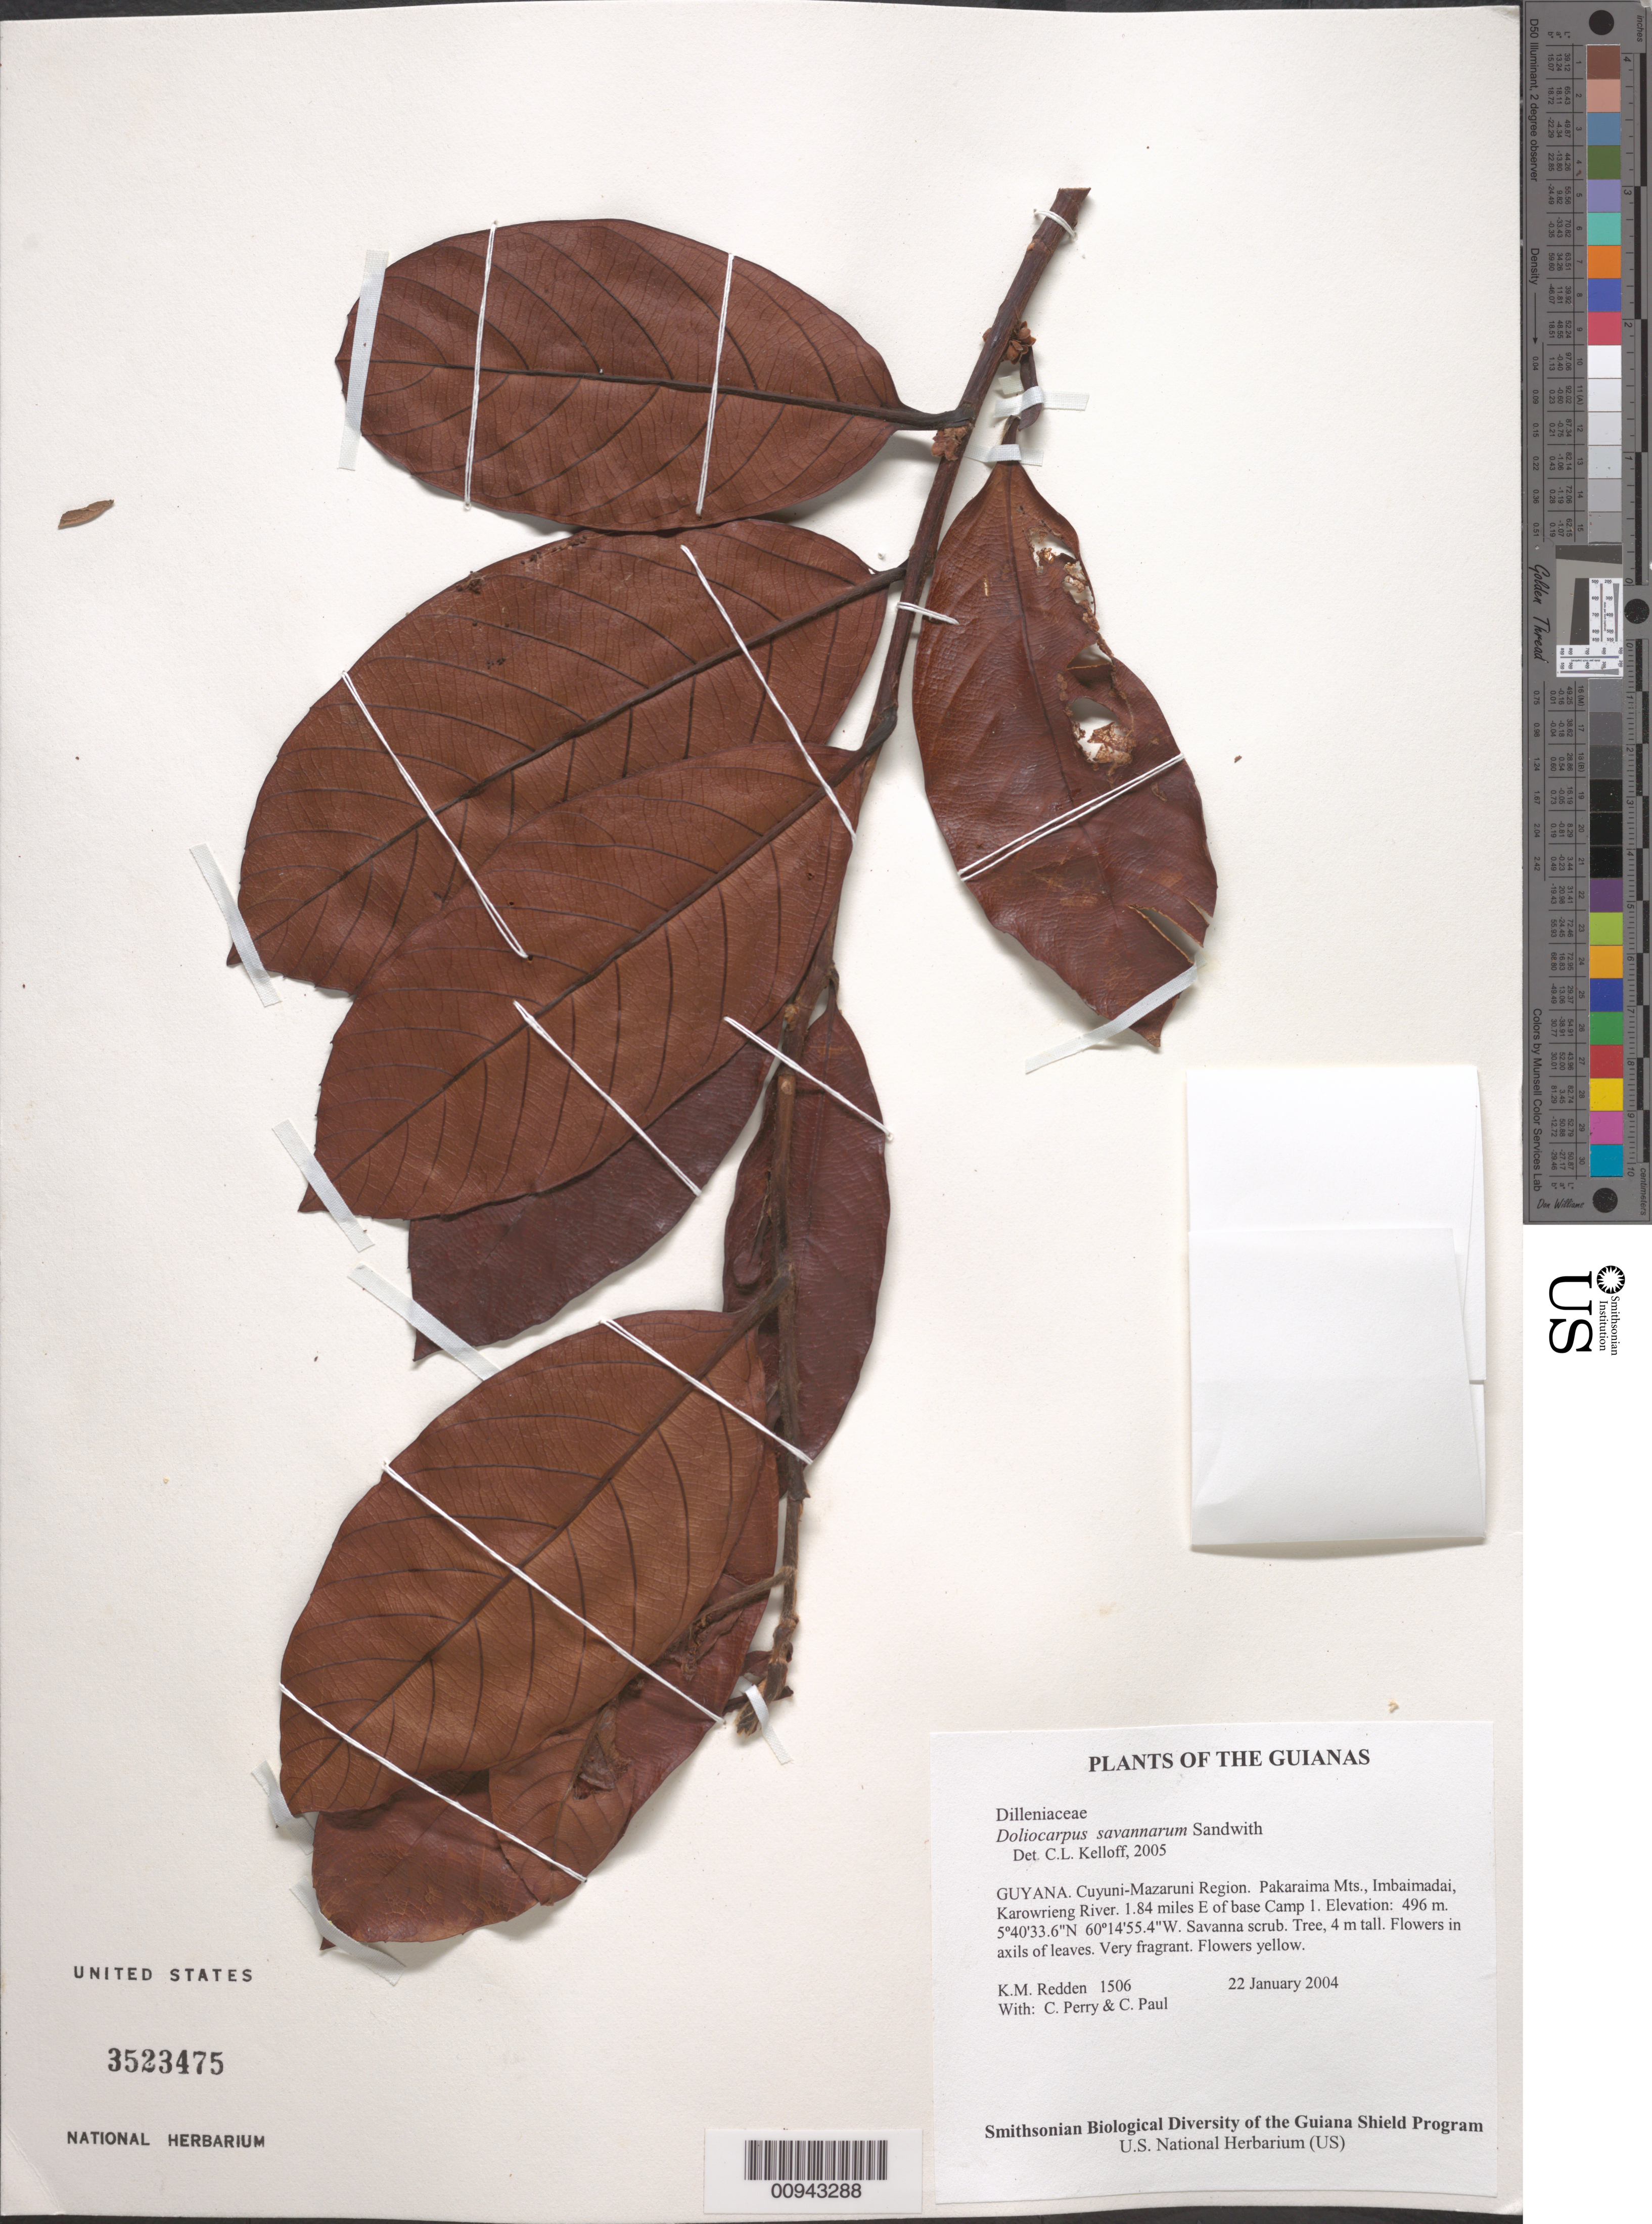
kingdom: Plantae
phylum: Tracheophyta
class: Magnoliopsida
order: Dilleniales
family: Dilleniaceae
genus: Doliocarpus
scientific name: Doliocarpus savannarum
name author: Sandwith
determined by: Kelloff, Carol L., (US), Smithsonian Institution - National Museum of Natural History (UNITED STATES)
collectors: K. M. Redden, C. Perry & C. Paul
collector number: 1506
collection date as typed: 22 January 2004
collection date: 2004-01-22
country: Guyana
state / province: Cuyuni-Mazaruni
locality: Pakaraima Mts., Imbaimadai, Karowrieng River. 1.84 miles E of base Camp 1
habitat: Savanna scrub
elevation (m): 496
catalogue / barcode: US 3523475